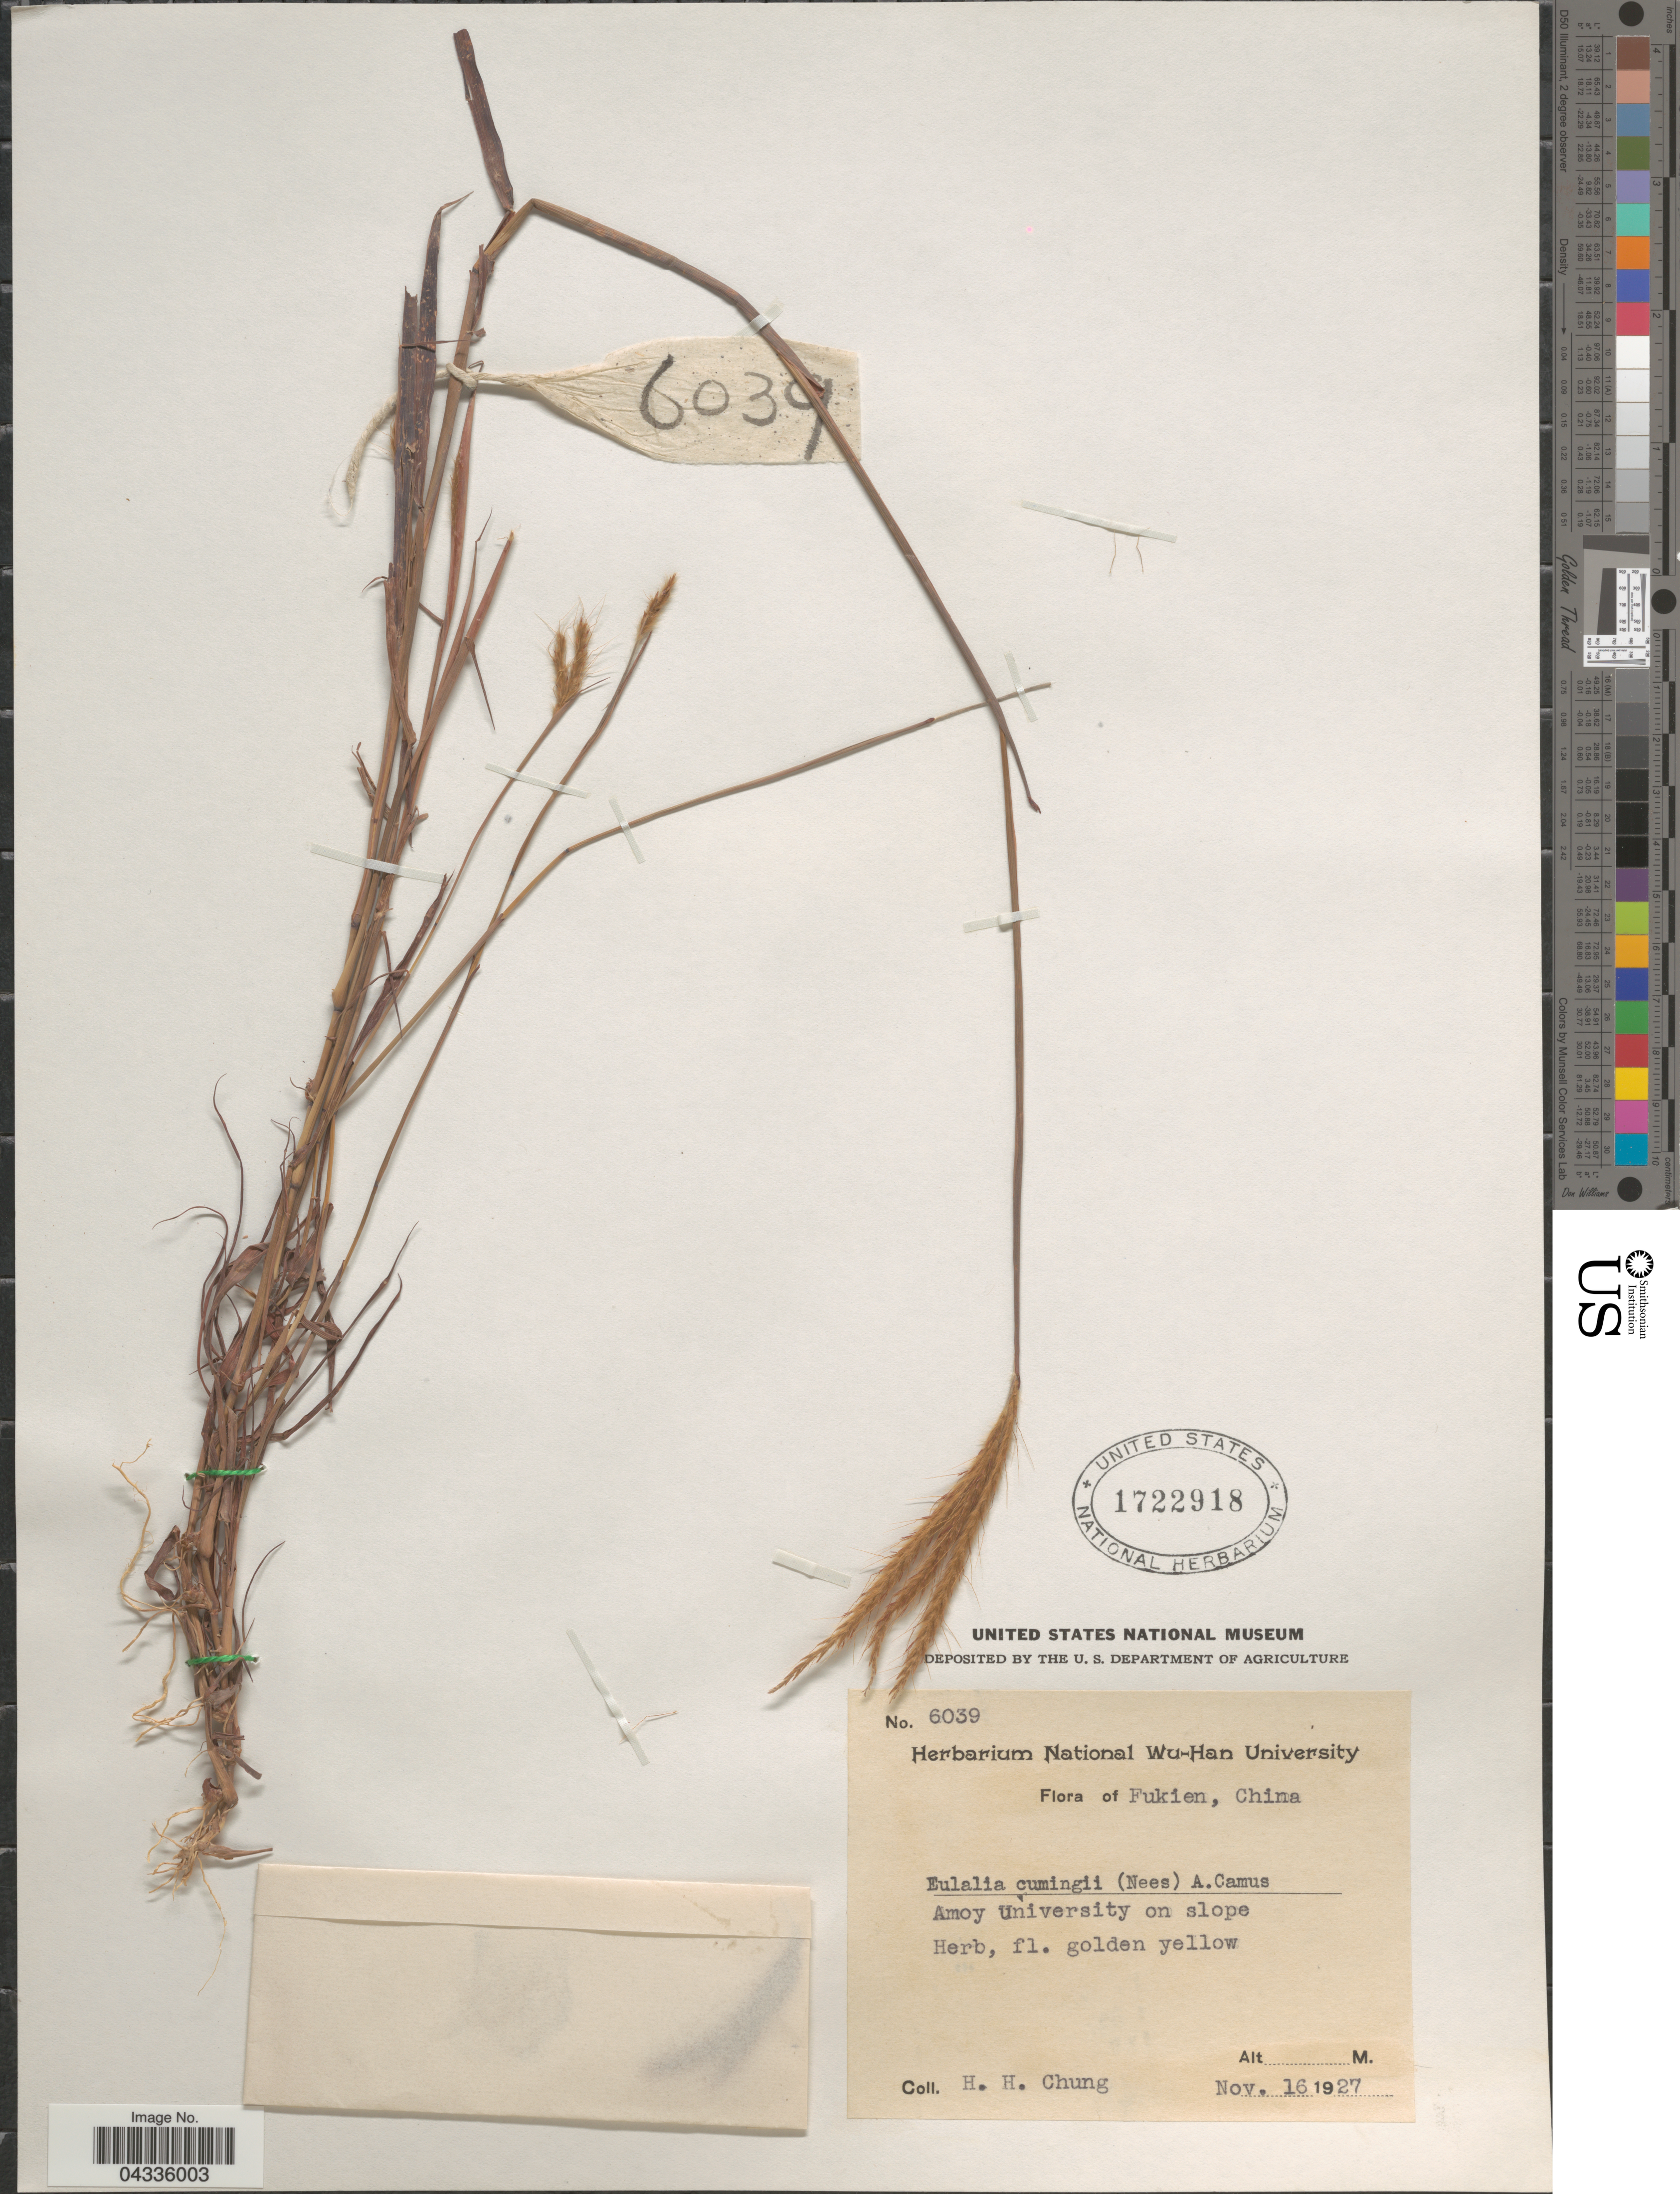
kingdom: Plantae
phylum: Tracheophyta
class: Liliopsida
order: Poales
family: Poaceae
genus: Eulalia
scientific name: Eulalia leschenaultiana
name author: (Decne.) Ohwi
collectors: H. Chung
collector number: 6039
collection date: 1927-11-16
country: China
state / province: Fujian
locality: Fukien. Amoy University on slope.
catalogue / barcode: US 1722918